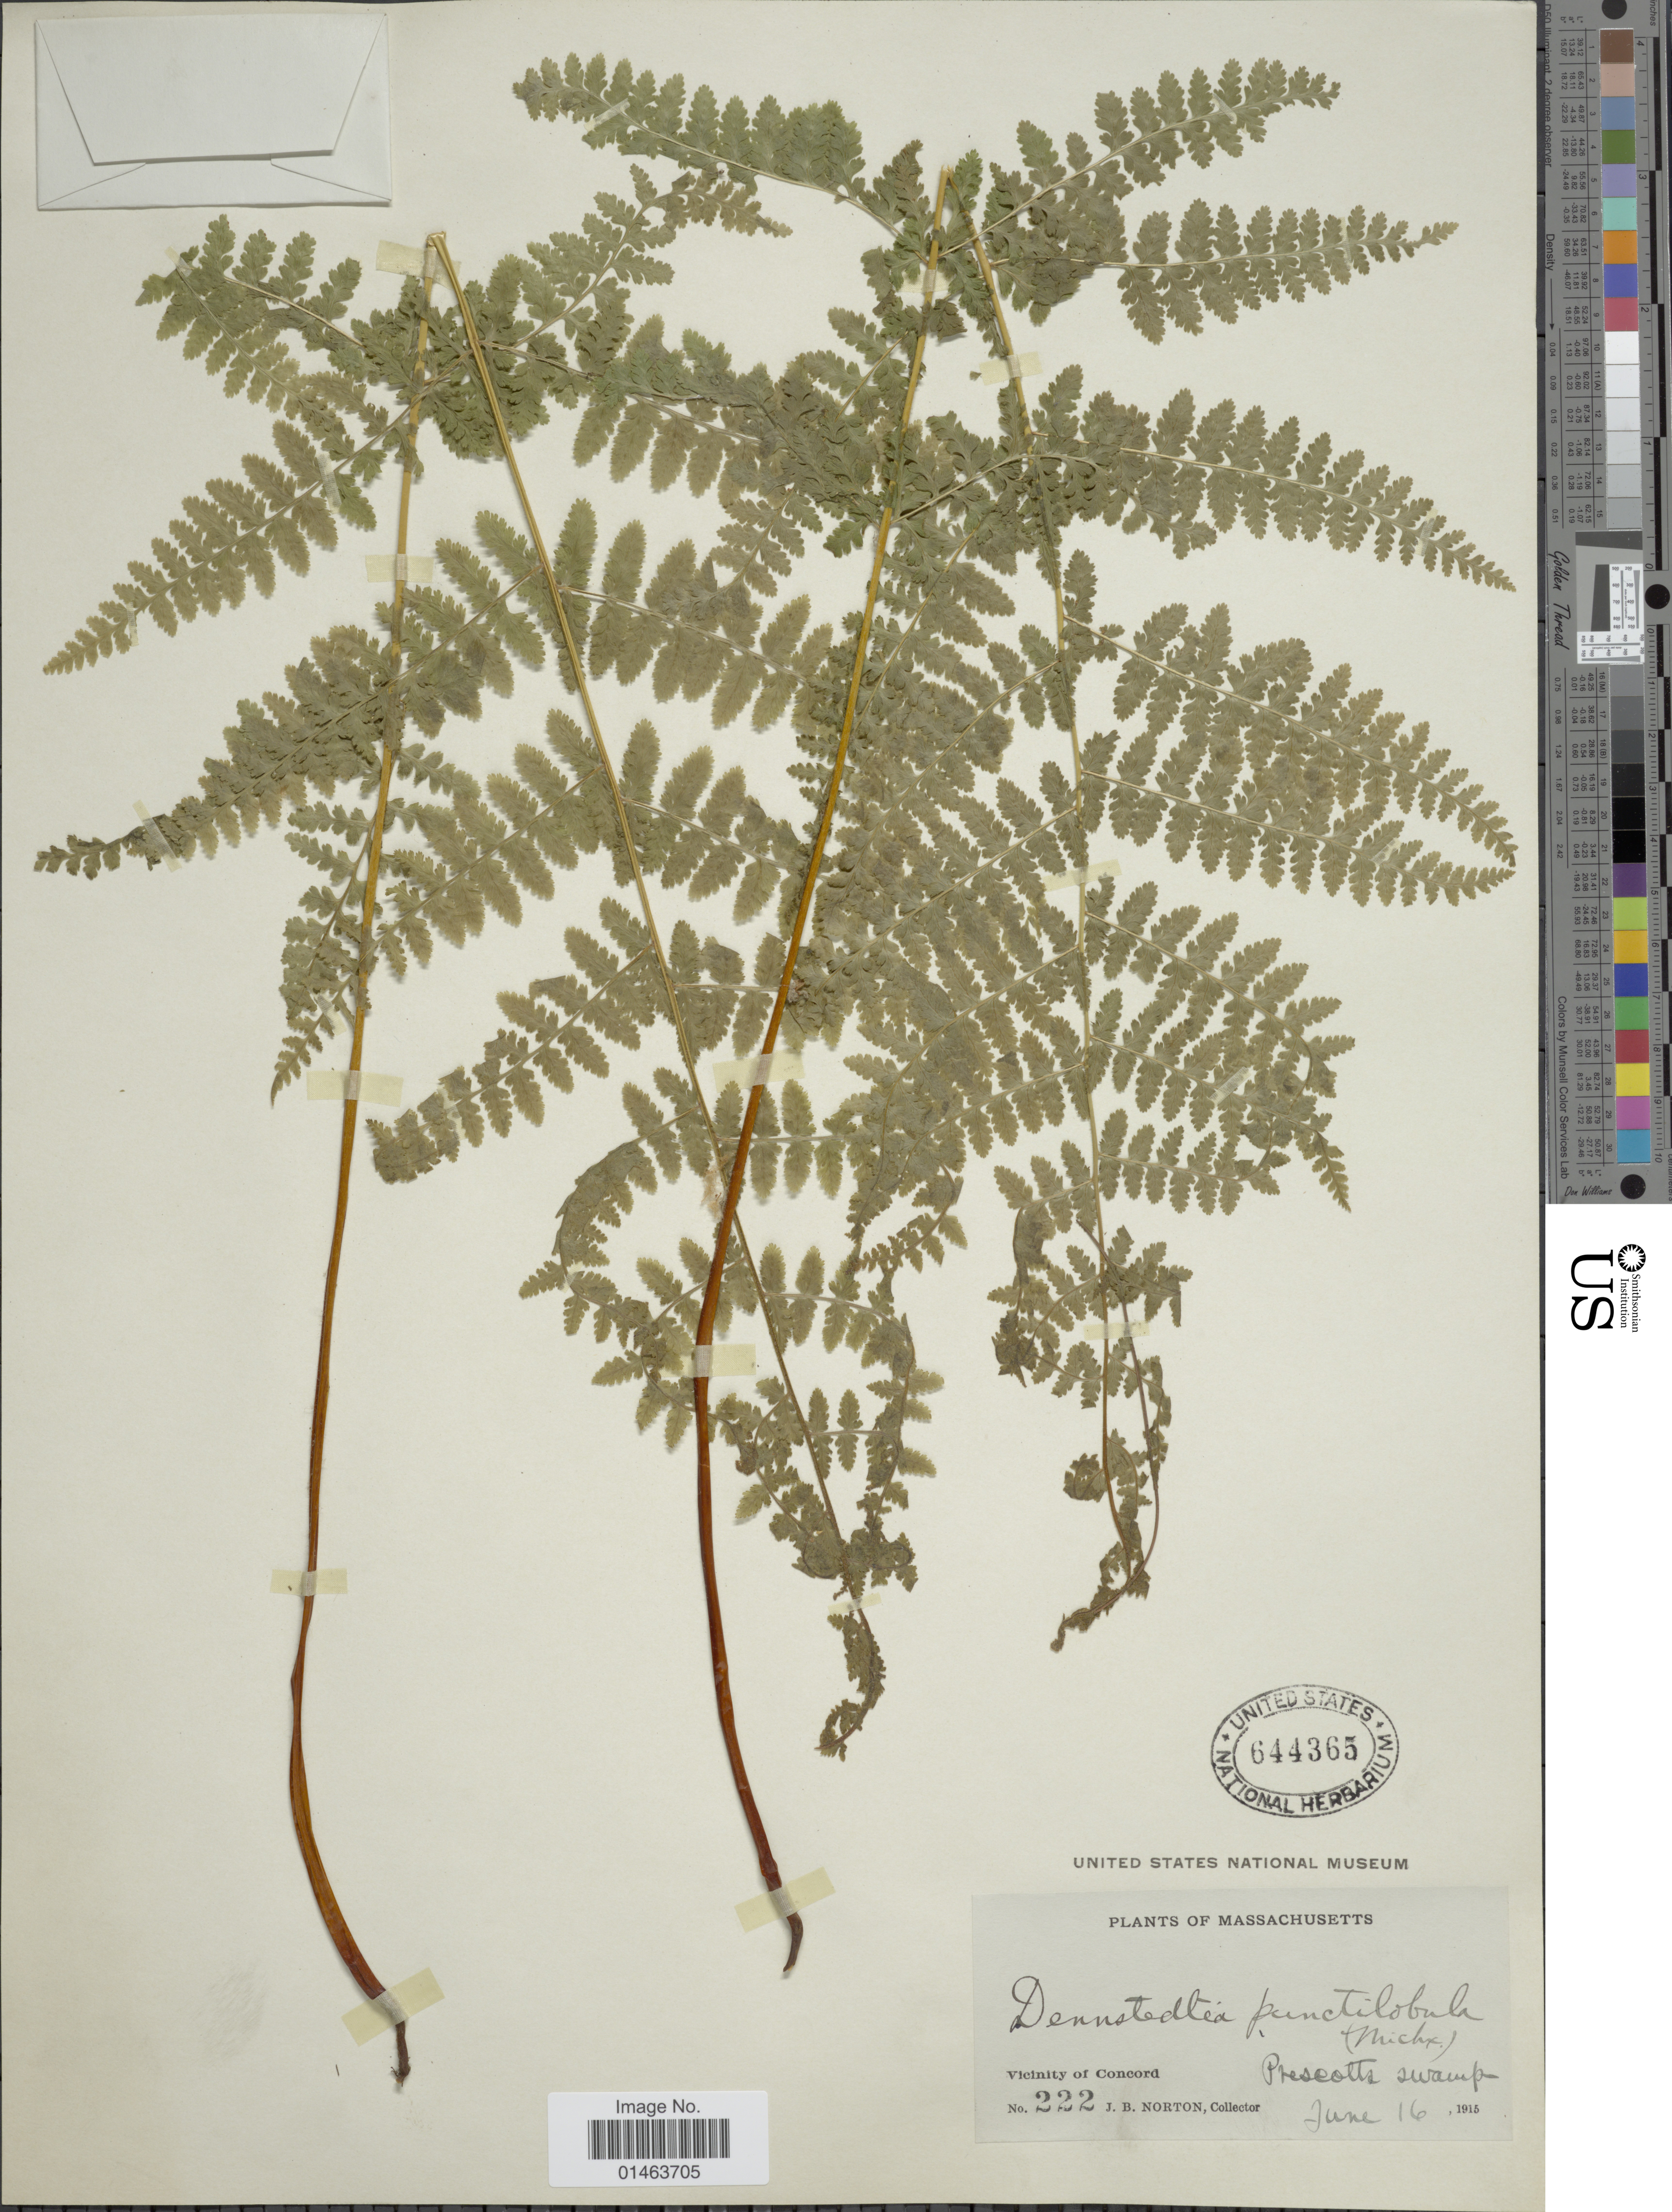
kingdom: Plantae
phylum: Tracheophyta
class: Polypodiopsida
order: Polypodiales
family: Dennstaedtiaceae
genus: Dennstaedtia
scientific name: Dennstaedtia punctilobula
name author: (Michx.) T. Moore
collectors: J. B. Norton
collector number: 222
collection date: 1915-06-16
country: United States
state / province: Massachusetts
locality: Vicinity of Concord, Prescotts swamp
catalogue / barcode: US 644365